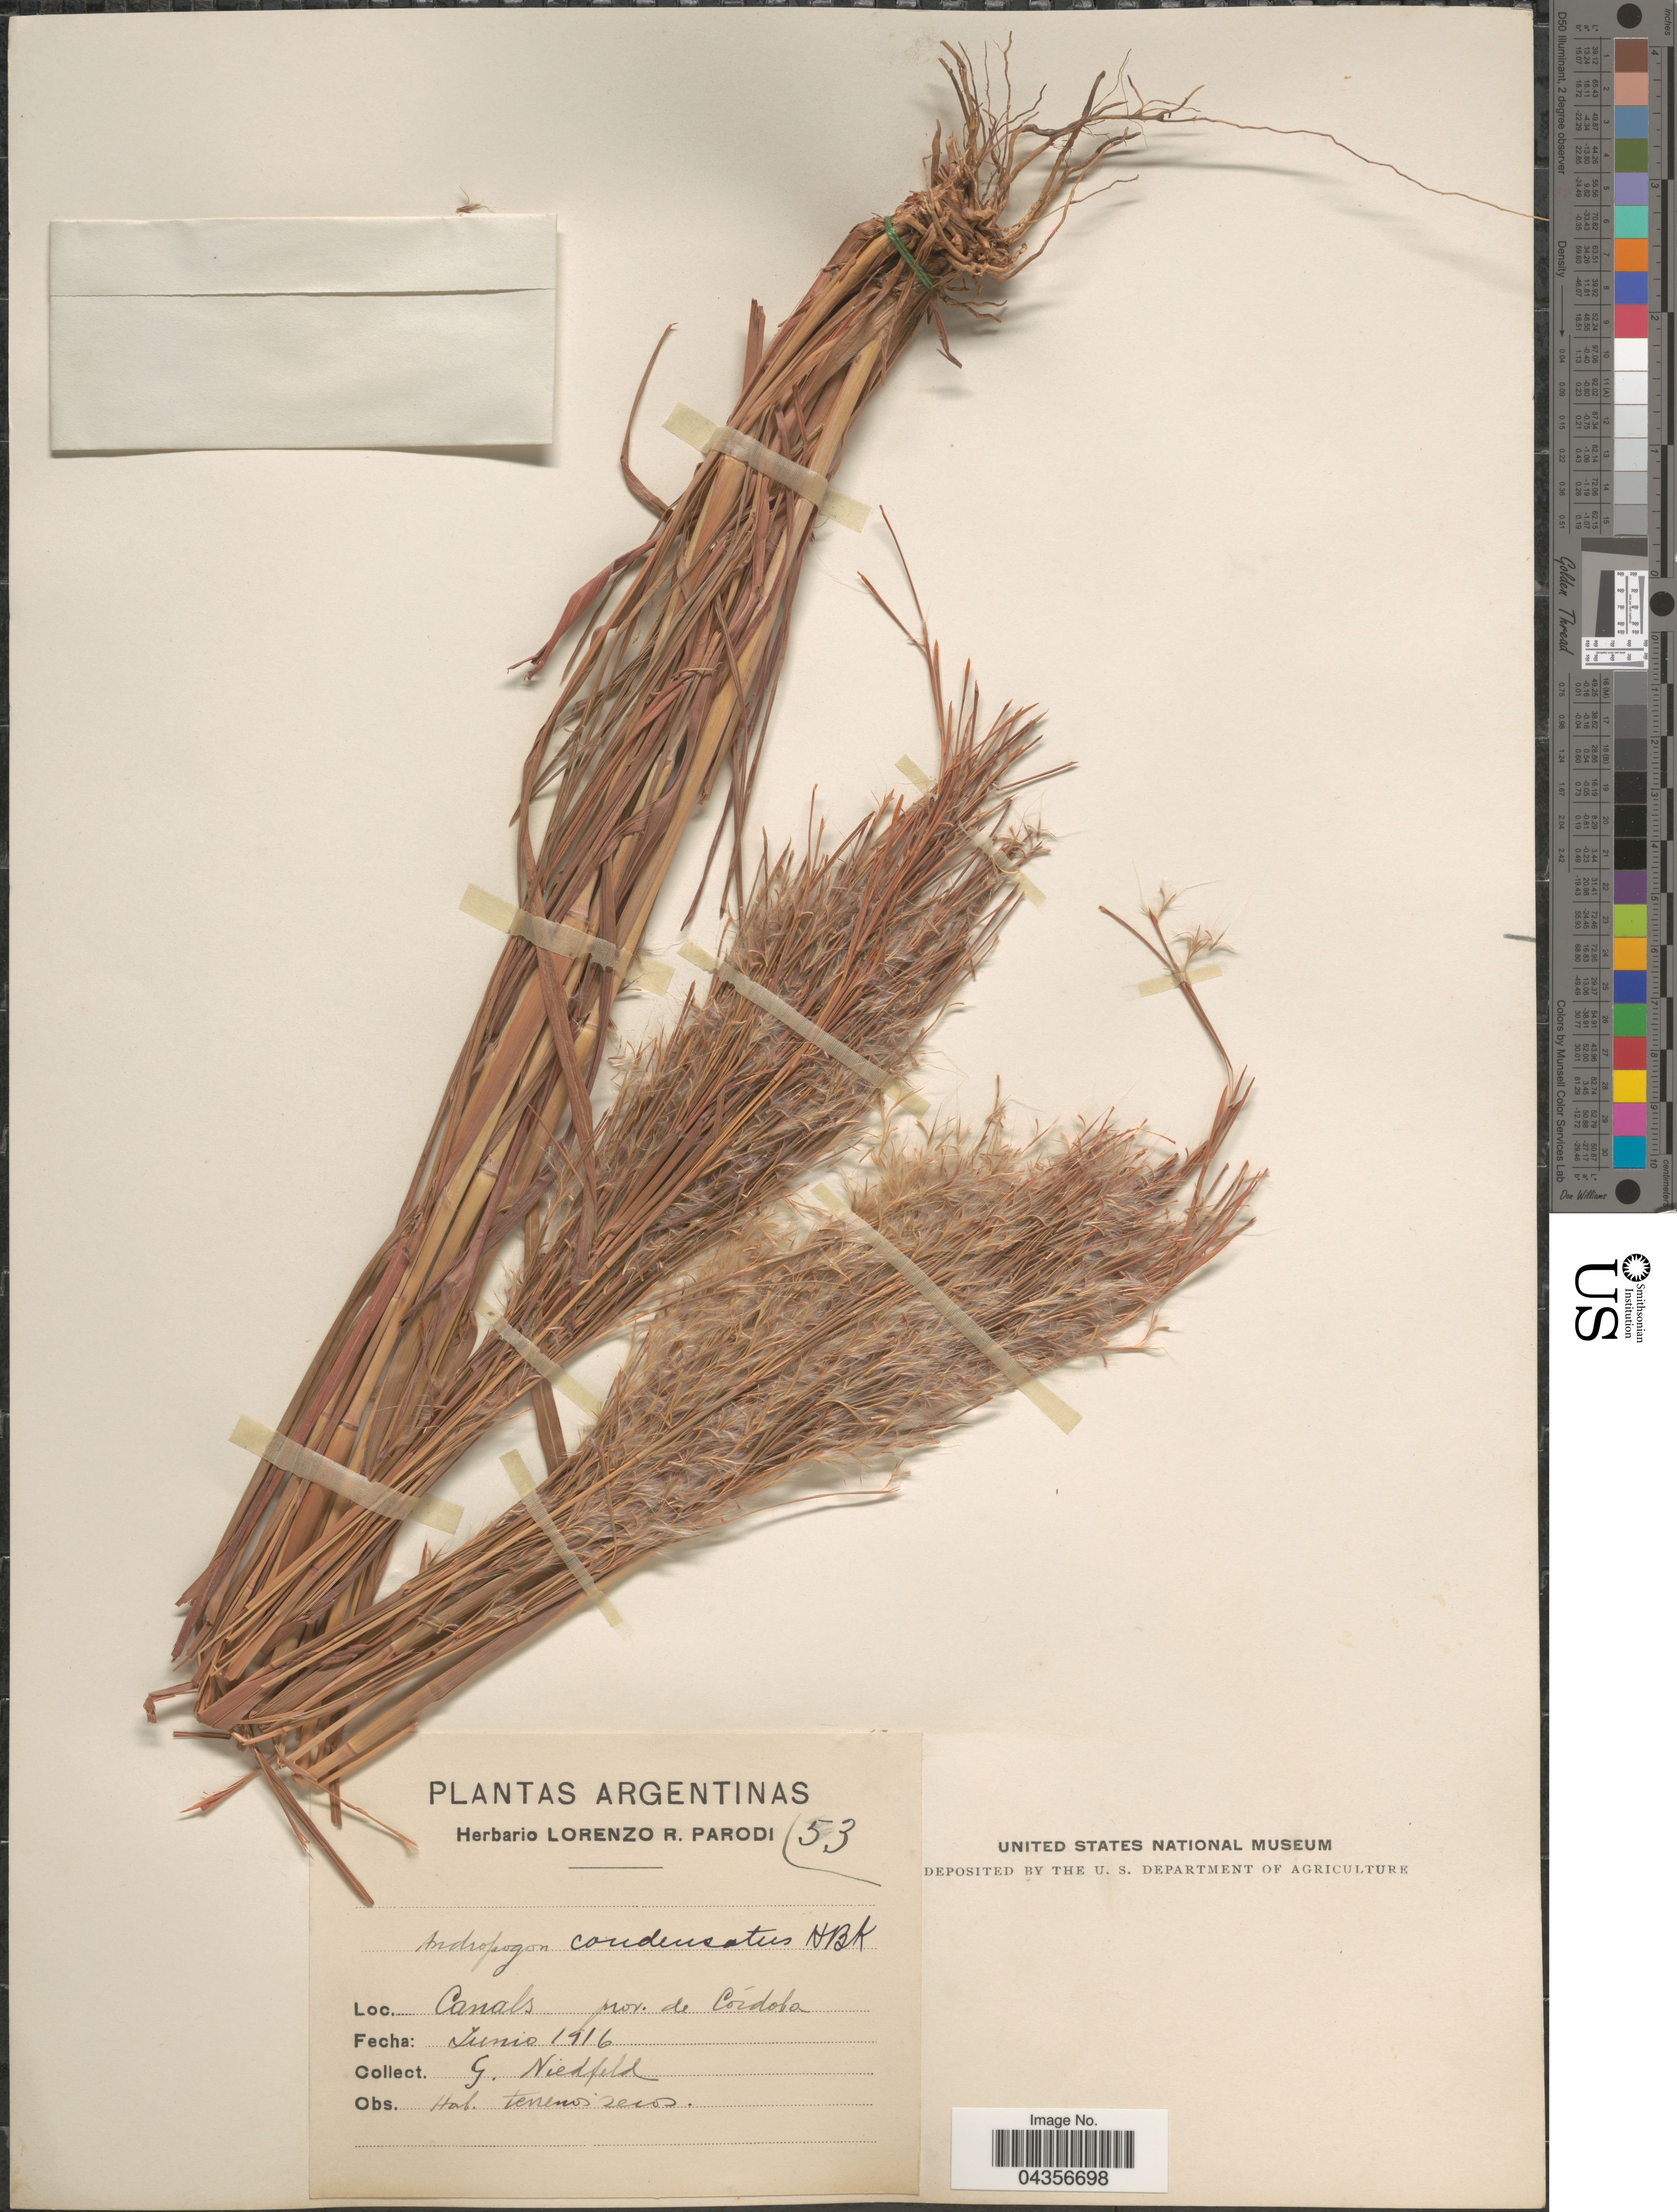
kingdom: Plantae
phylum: Tracheophyta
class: Liliopsida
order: Poales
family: Poaceae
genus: Schizachyrium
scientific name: Schizachyrium microstachyum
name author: (Desv. ex Ham.) Roseng. et al.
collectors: G. Niedfeld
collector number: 53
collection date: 1916-06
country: Argentina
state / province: Cordoba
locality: Canals prov. de Córdoba.